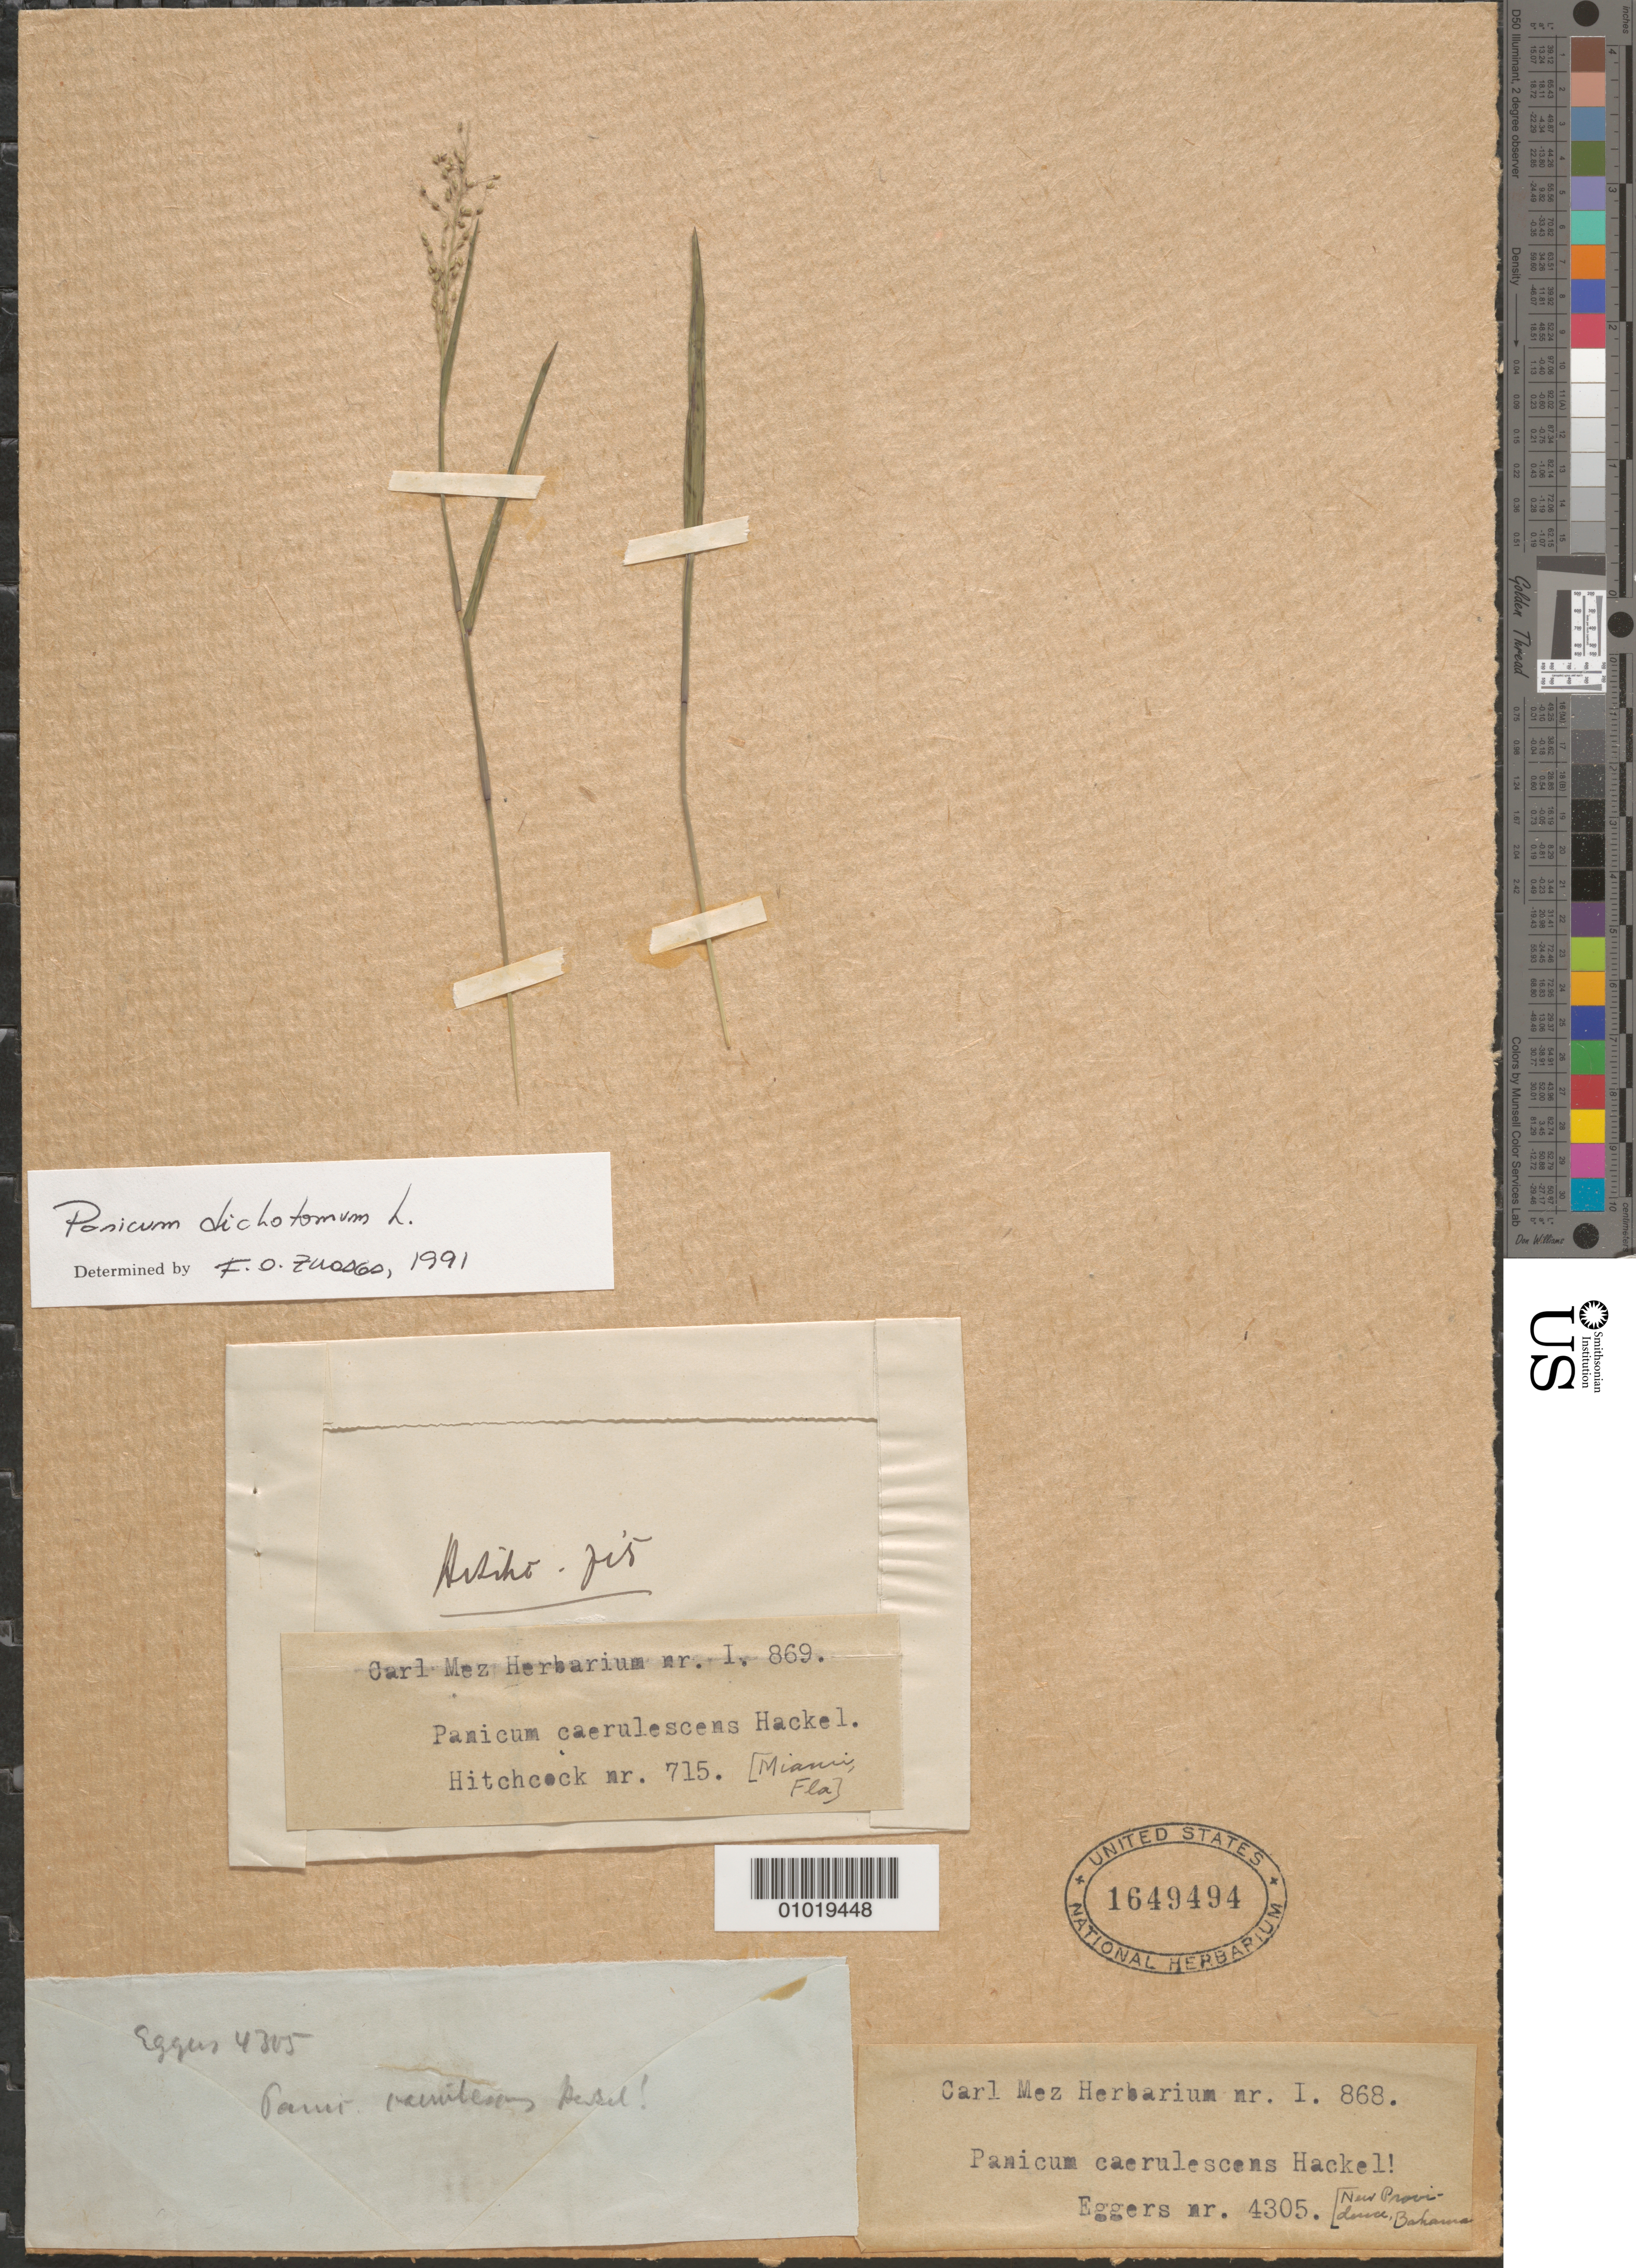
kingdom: Plantae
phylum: Tracheophyta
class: Liliopsida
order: Poales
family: Poaceae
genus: Panicum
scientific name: Panicum dichotomum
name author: L.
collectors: H. F. A. von Eggers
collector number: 4305 and 868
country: Bahamas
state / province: New Providence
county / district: Nassau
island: New Providence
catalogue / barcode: US 1649494